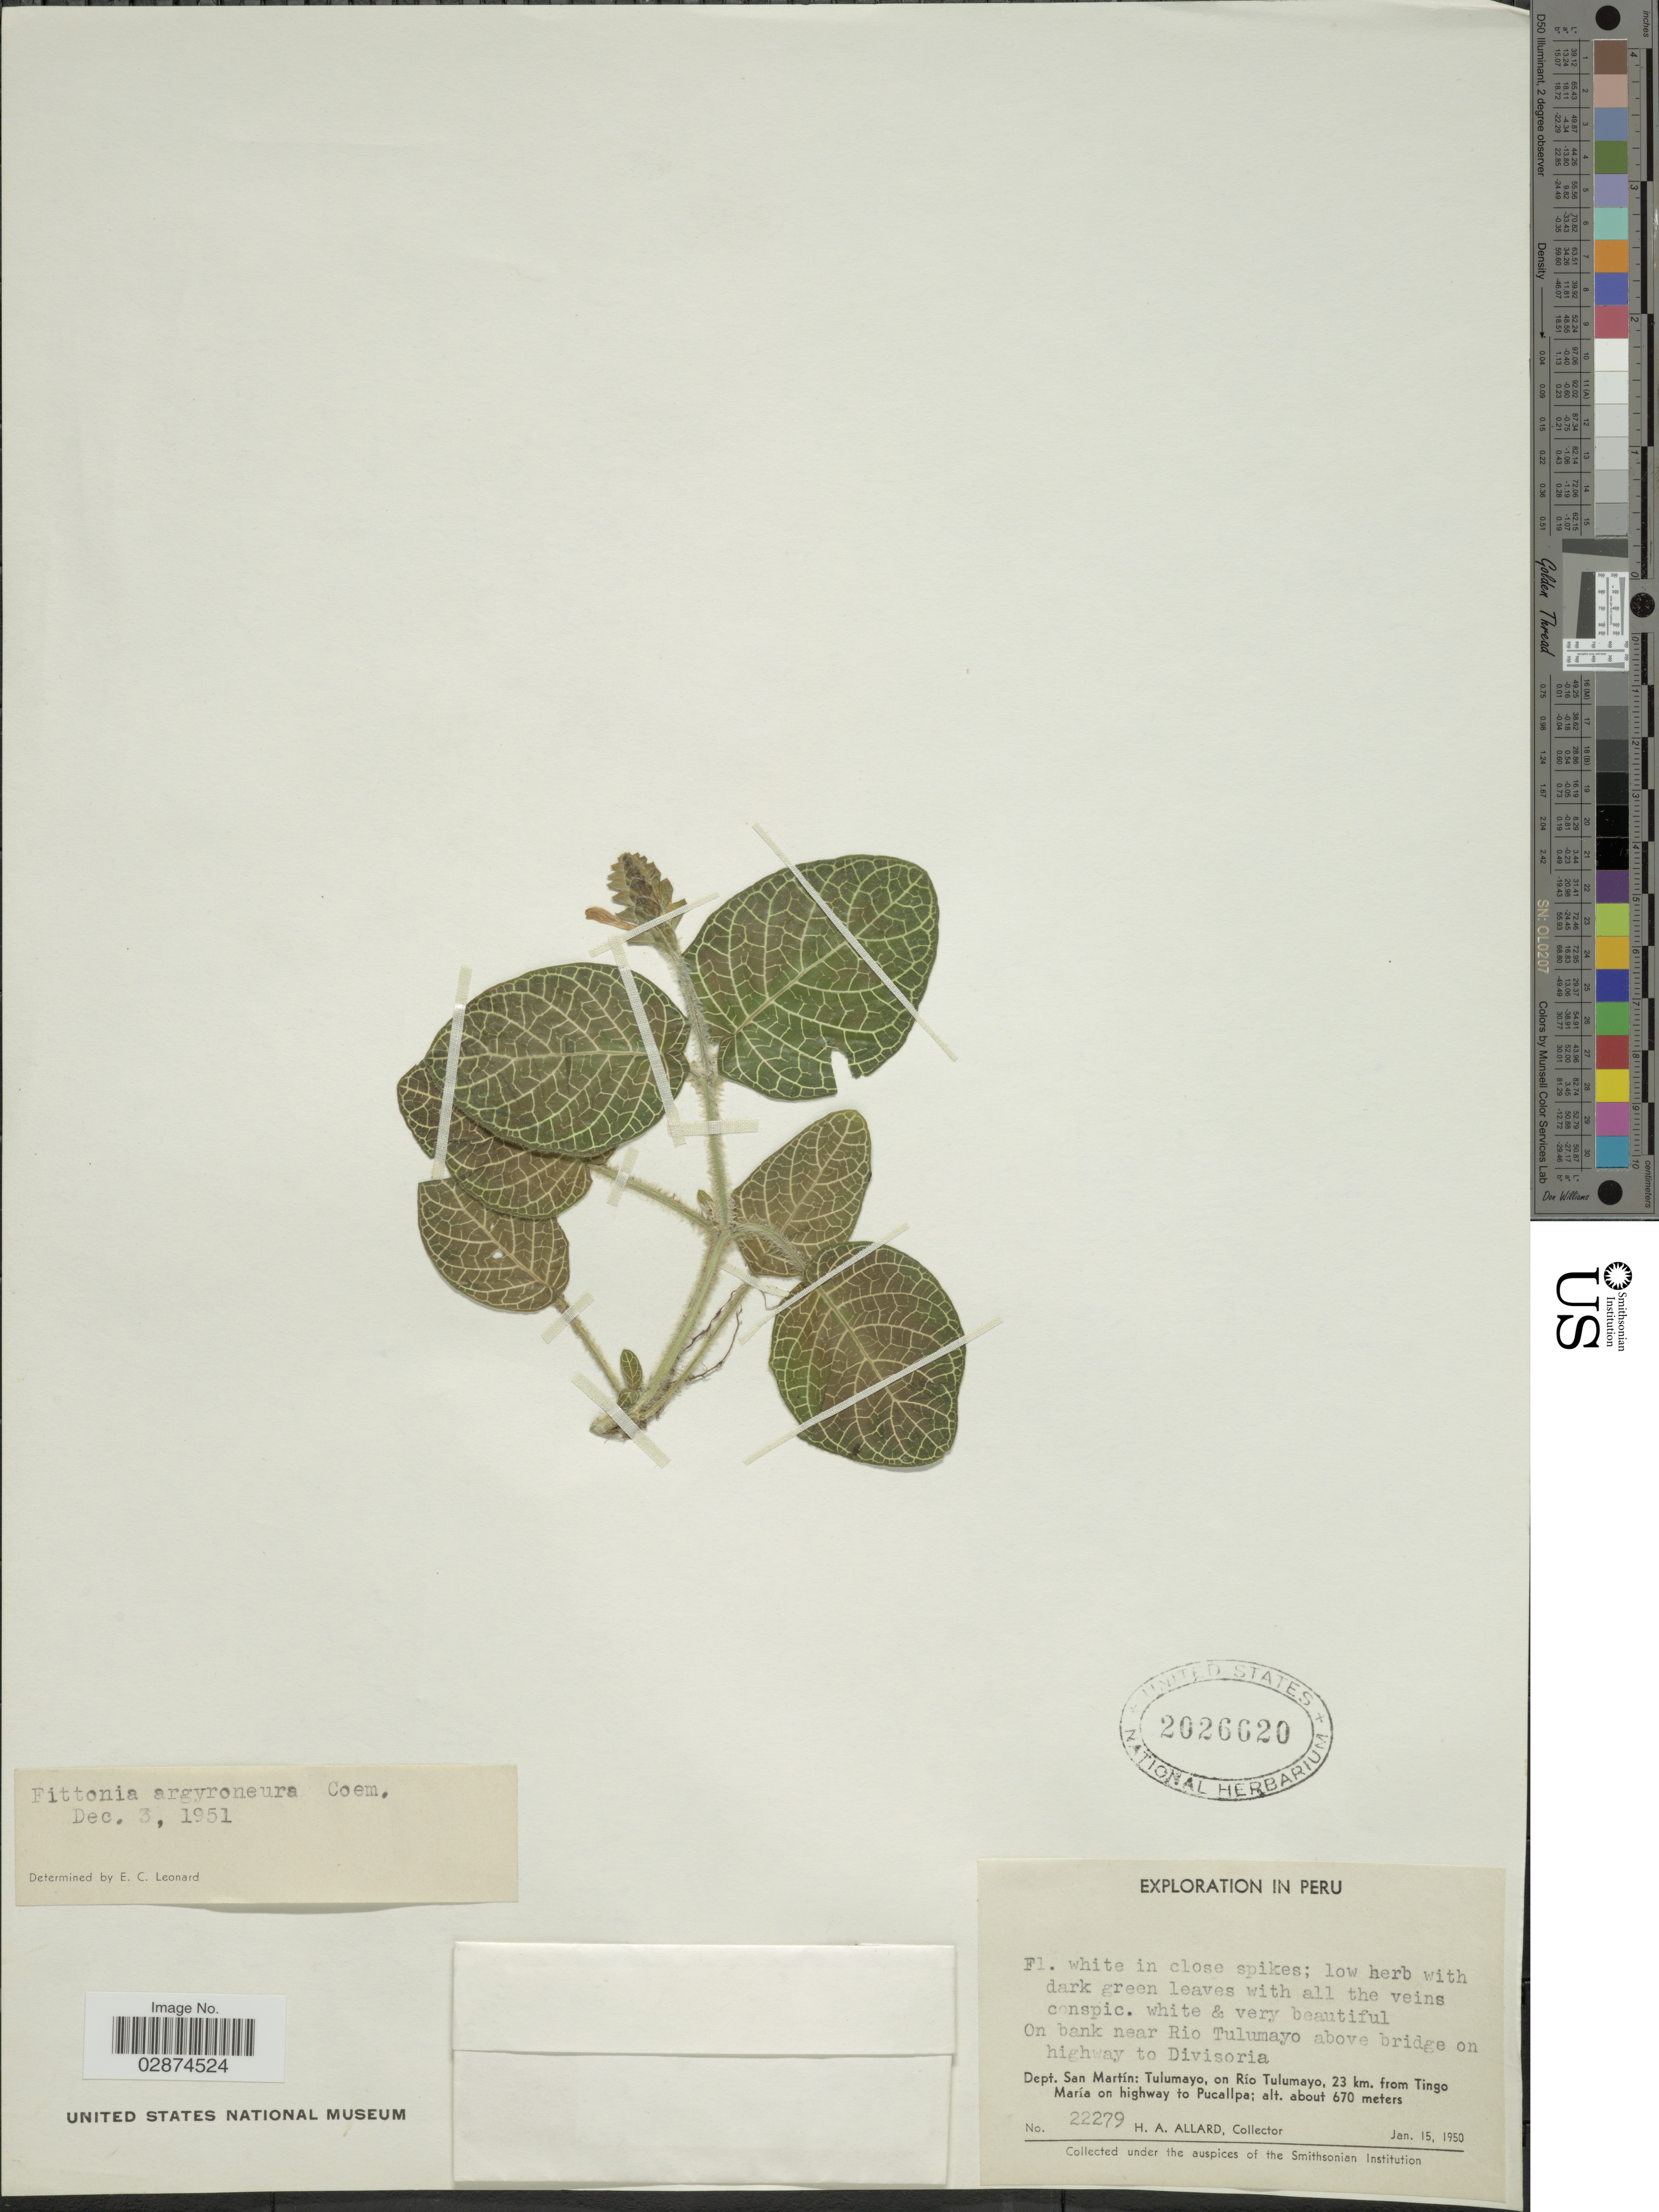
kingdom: Plantae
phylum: Tracheophyta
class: Magnoliopsida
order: Lamiales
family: Acanthaceae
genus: Fittonia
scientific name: Fittonia albivenis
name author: (Lindl. ex Veitch) Brummitt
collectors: H. A. Allard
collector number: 22279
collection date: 1950-01-15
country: Peru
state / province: San Martín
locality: On bank near Rio Tulumayo above bridge on highway to Divisoria. Dept. San MartÍn: Tulumayo, on Río Tulumayo, 23 km. from Tingo María on highway to Pucallpa.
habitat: on bank above bridge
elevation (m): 670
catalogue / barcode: US 2026620